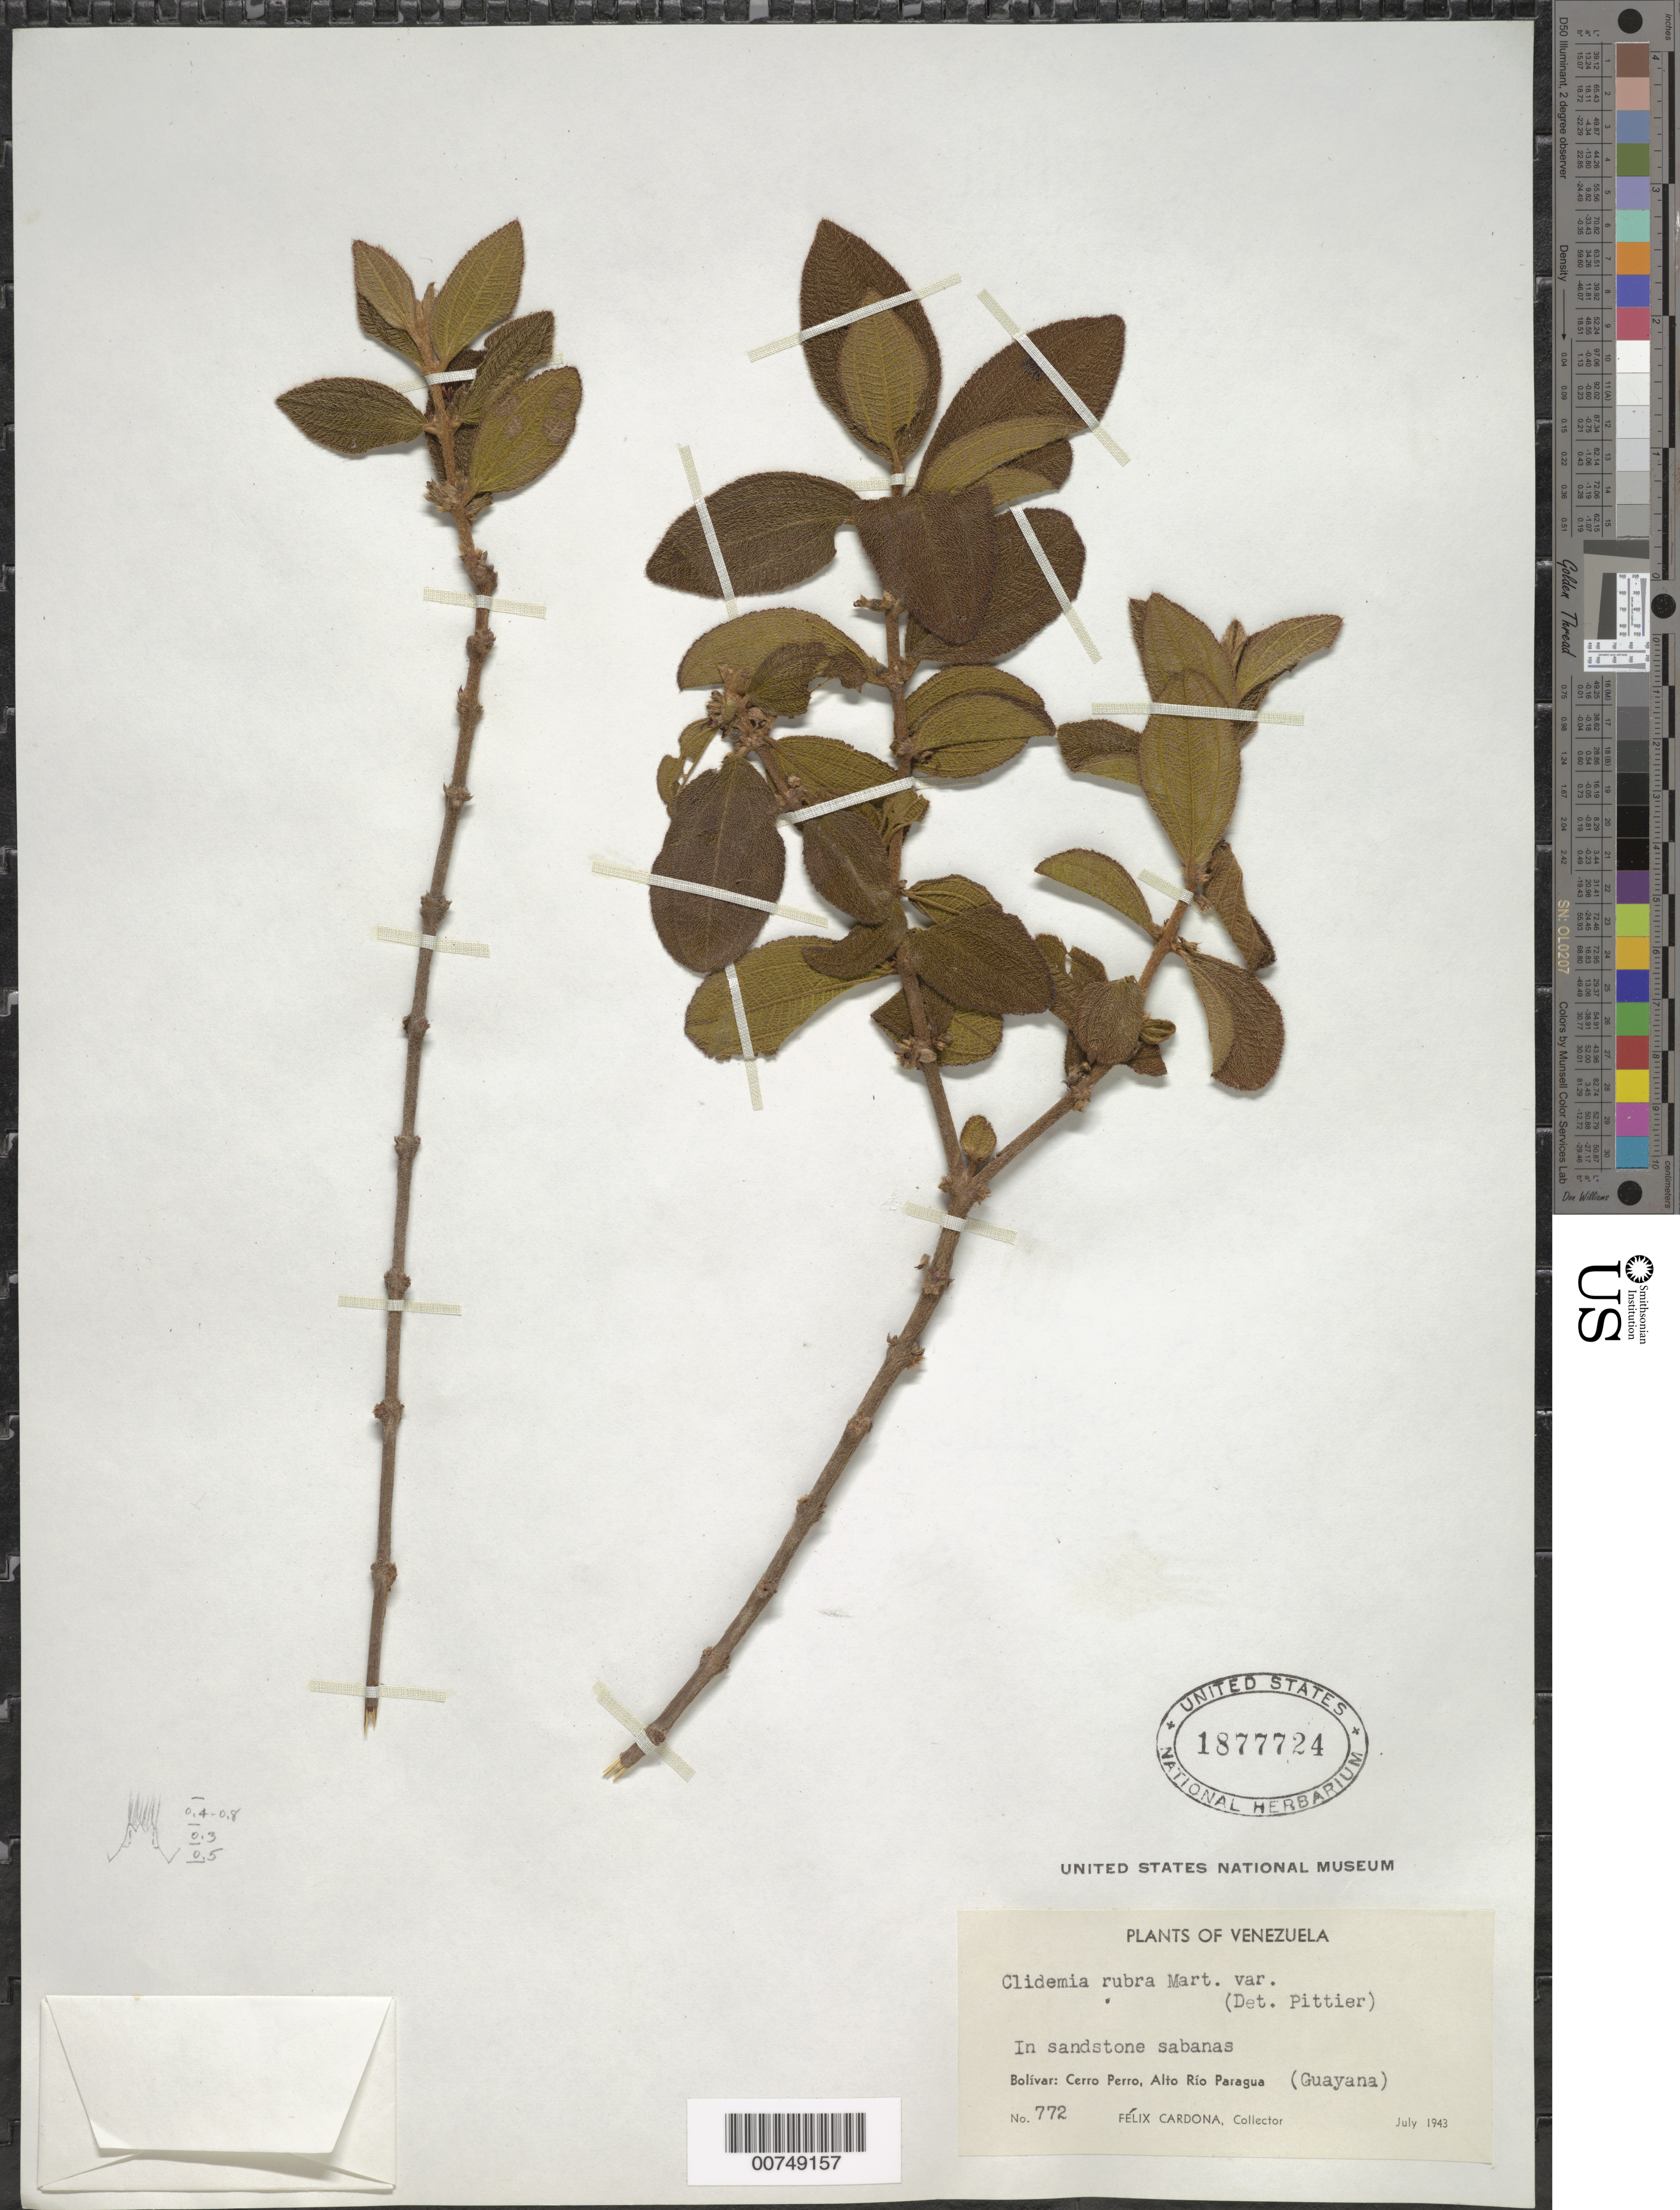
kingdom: Plantae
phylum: Tracheophyta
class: Magnoliopsida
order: Myrtales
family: Melastomataceae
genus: Clidemia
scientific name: Clidemia rubra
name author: (Aubl.) Mart.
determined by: Pittier, Henri F.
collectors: F. Cardona Puig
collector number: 772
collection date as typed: Jul-43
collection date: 1943-07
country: Venezuela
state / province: Bolívar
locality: Alto Río Paragua, Cerro Perro (Guayana)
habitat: Sandstone savanna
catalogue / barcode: US 1877724